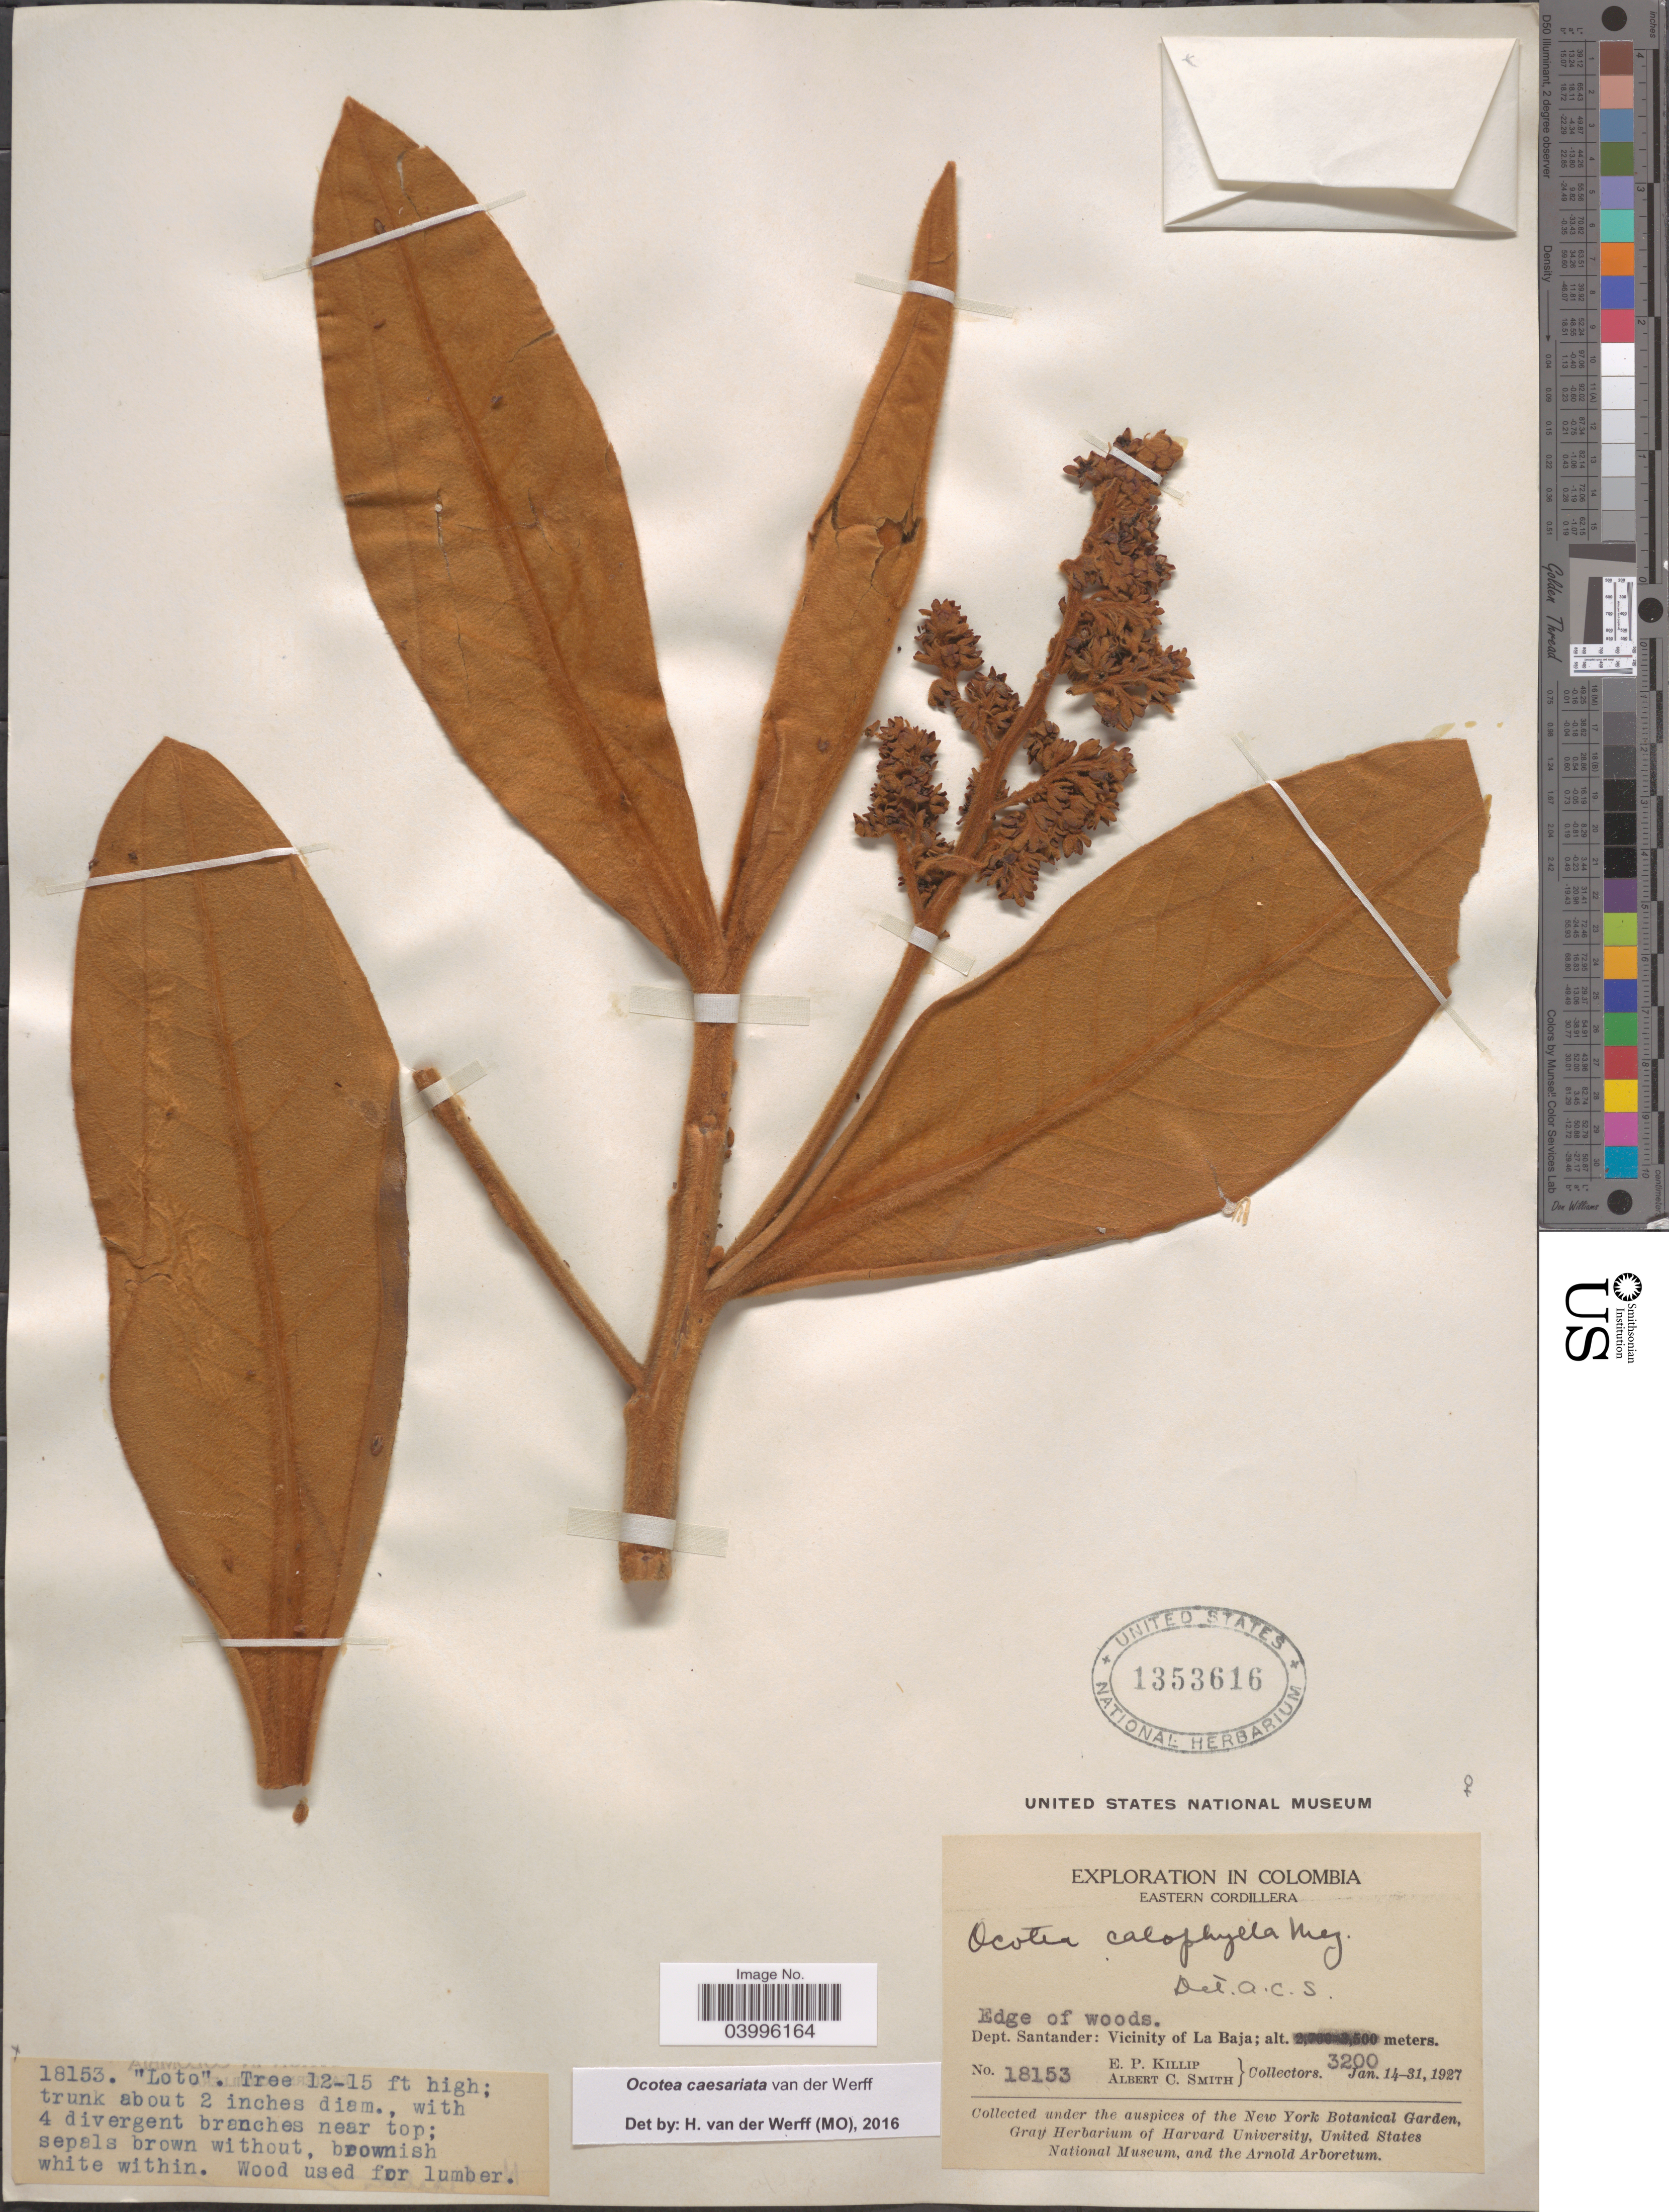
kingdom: Plantae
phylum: Tracheophyta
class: Magnoliopsida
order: Laurales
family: Lauraceae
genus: Ocotea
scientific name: Ocotea caesariata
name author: van der Werff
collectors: E. P. Killip & A. C. Smith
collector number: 18153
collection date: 1927-01-14/1927-01-31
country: Colombia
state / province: Santander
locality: Eastern Cordillera. Dept. Santander: Vicinity of La Baja.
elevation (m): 3200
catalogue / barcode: US 1353616